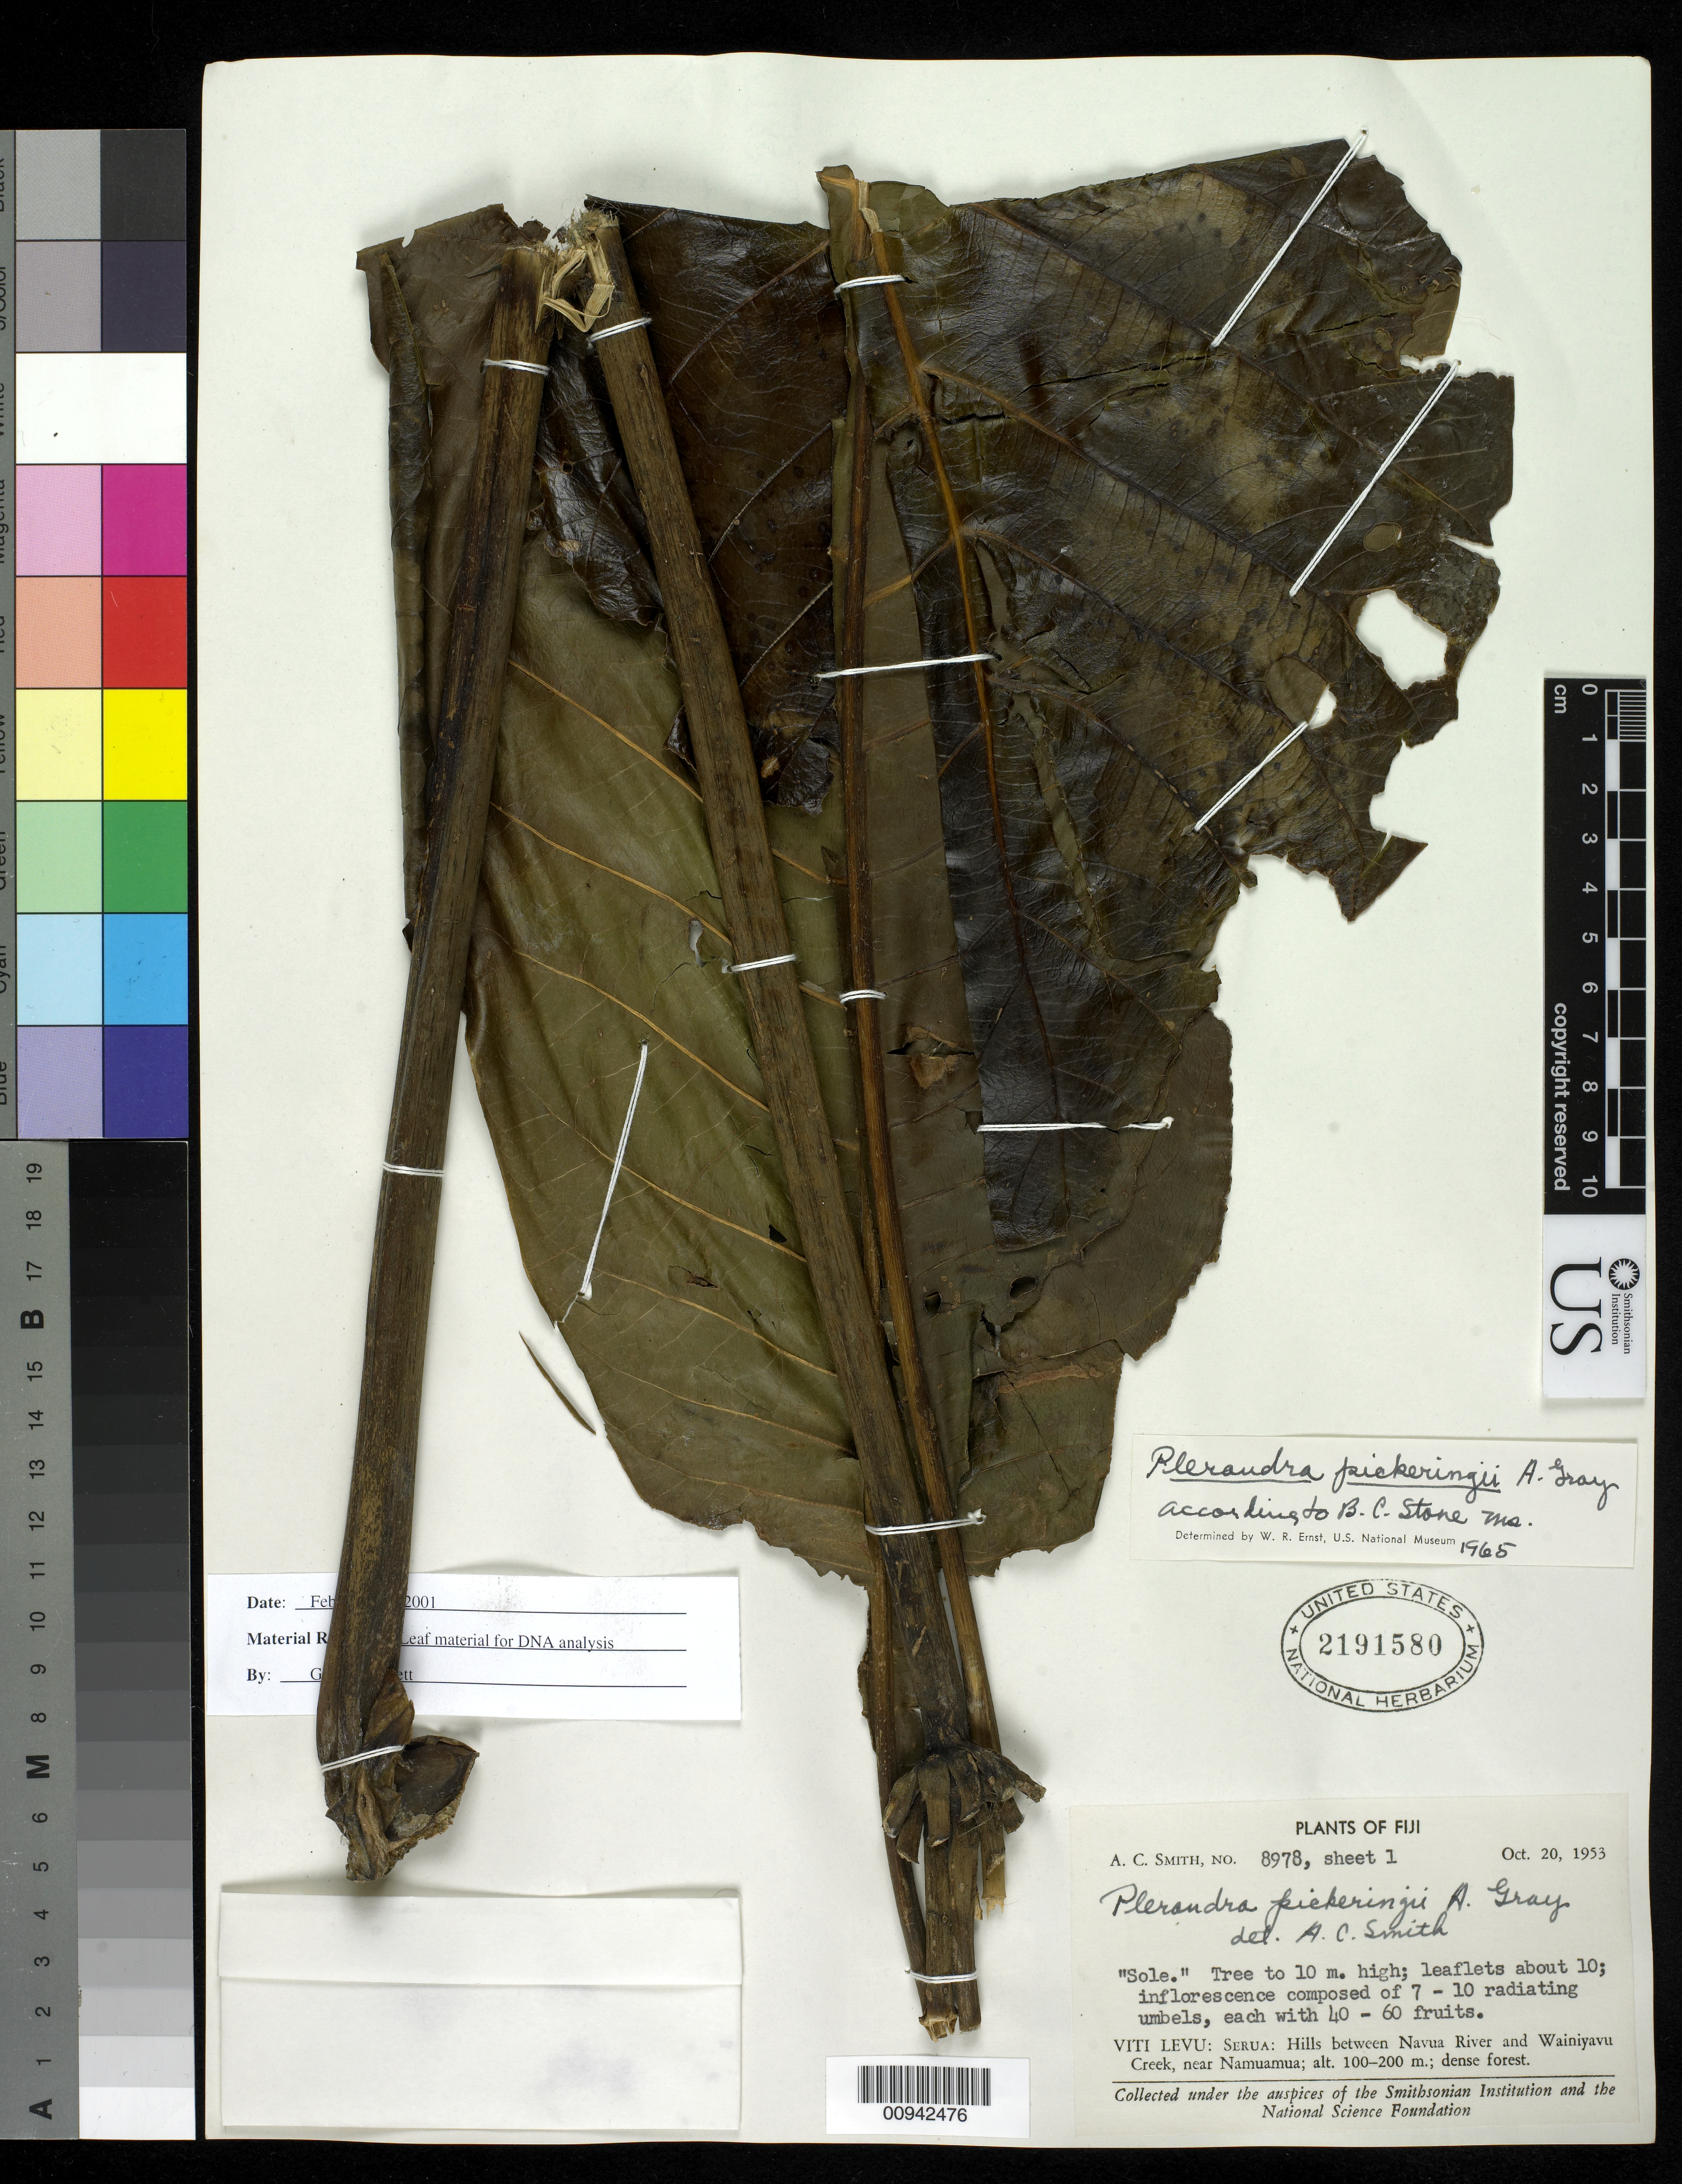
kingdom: Plantae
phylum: Tracheophyta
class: Magnoliopsida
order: Apiales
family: Araliaceae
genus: Plerandra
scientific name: Plerandra pickeringii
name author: A. Gray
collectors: C. A. Smith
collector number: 8978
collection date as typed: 20 Oct 1953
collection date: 1953-10-20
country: Fiji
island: Viti Levu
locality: Serua: hills between Navua River and Wainiyavu Creek near Namuamua.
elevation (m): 100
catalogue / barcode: US 2191580